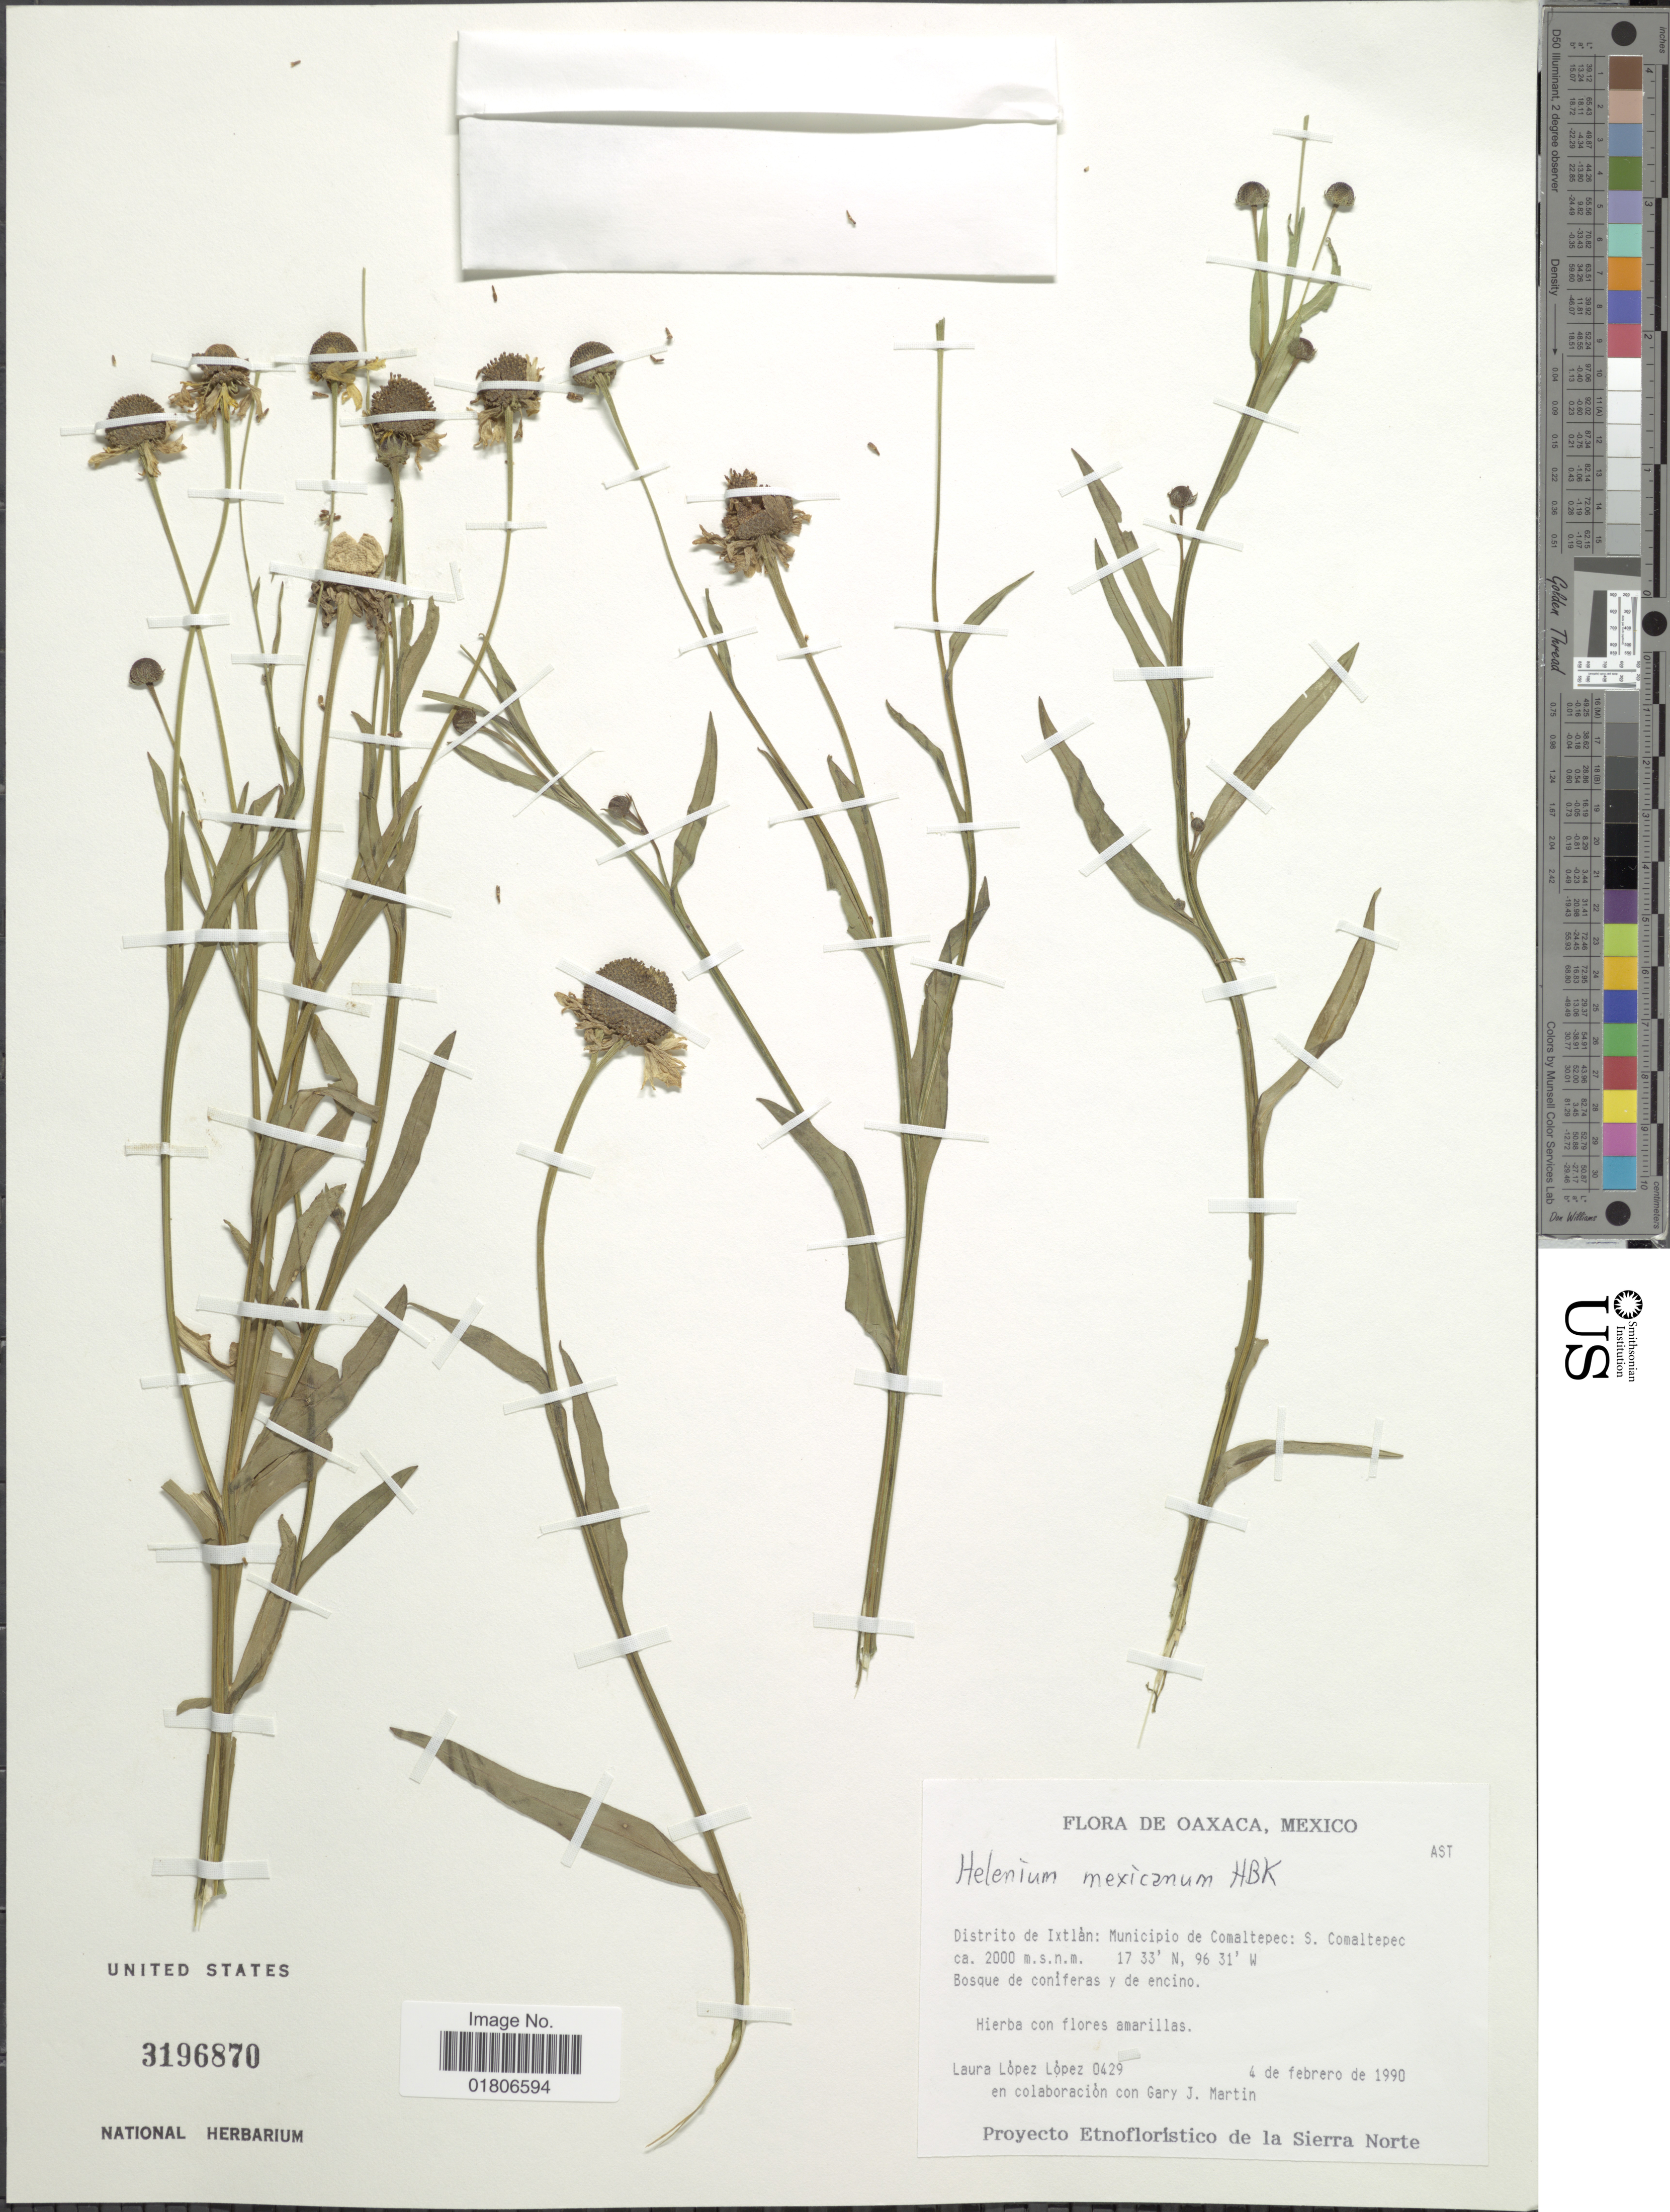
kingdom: Plantae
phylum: Tracheophyta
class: Magnoliopsida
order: Asterales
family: Asteraceae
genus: Helenium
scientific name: Helenium mexicanum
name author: Kunth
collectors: L. López & G. J. Martin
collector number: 0429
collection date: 1990-02-04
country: Mexico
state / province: Oaxaca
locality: Distrito de Ixtlàn: Municipio de Comaltepec: S. Comaltepec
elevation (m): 2000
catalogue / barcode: US 3196870